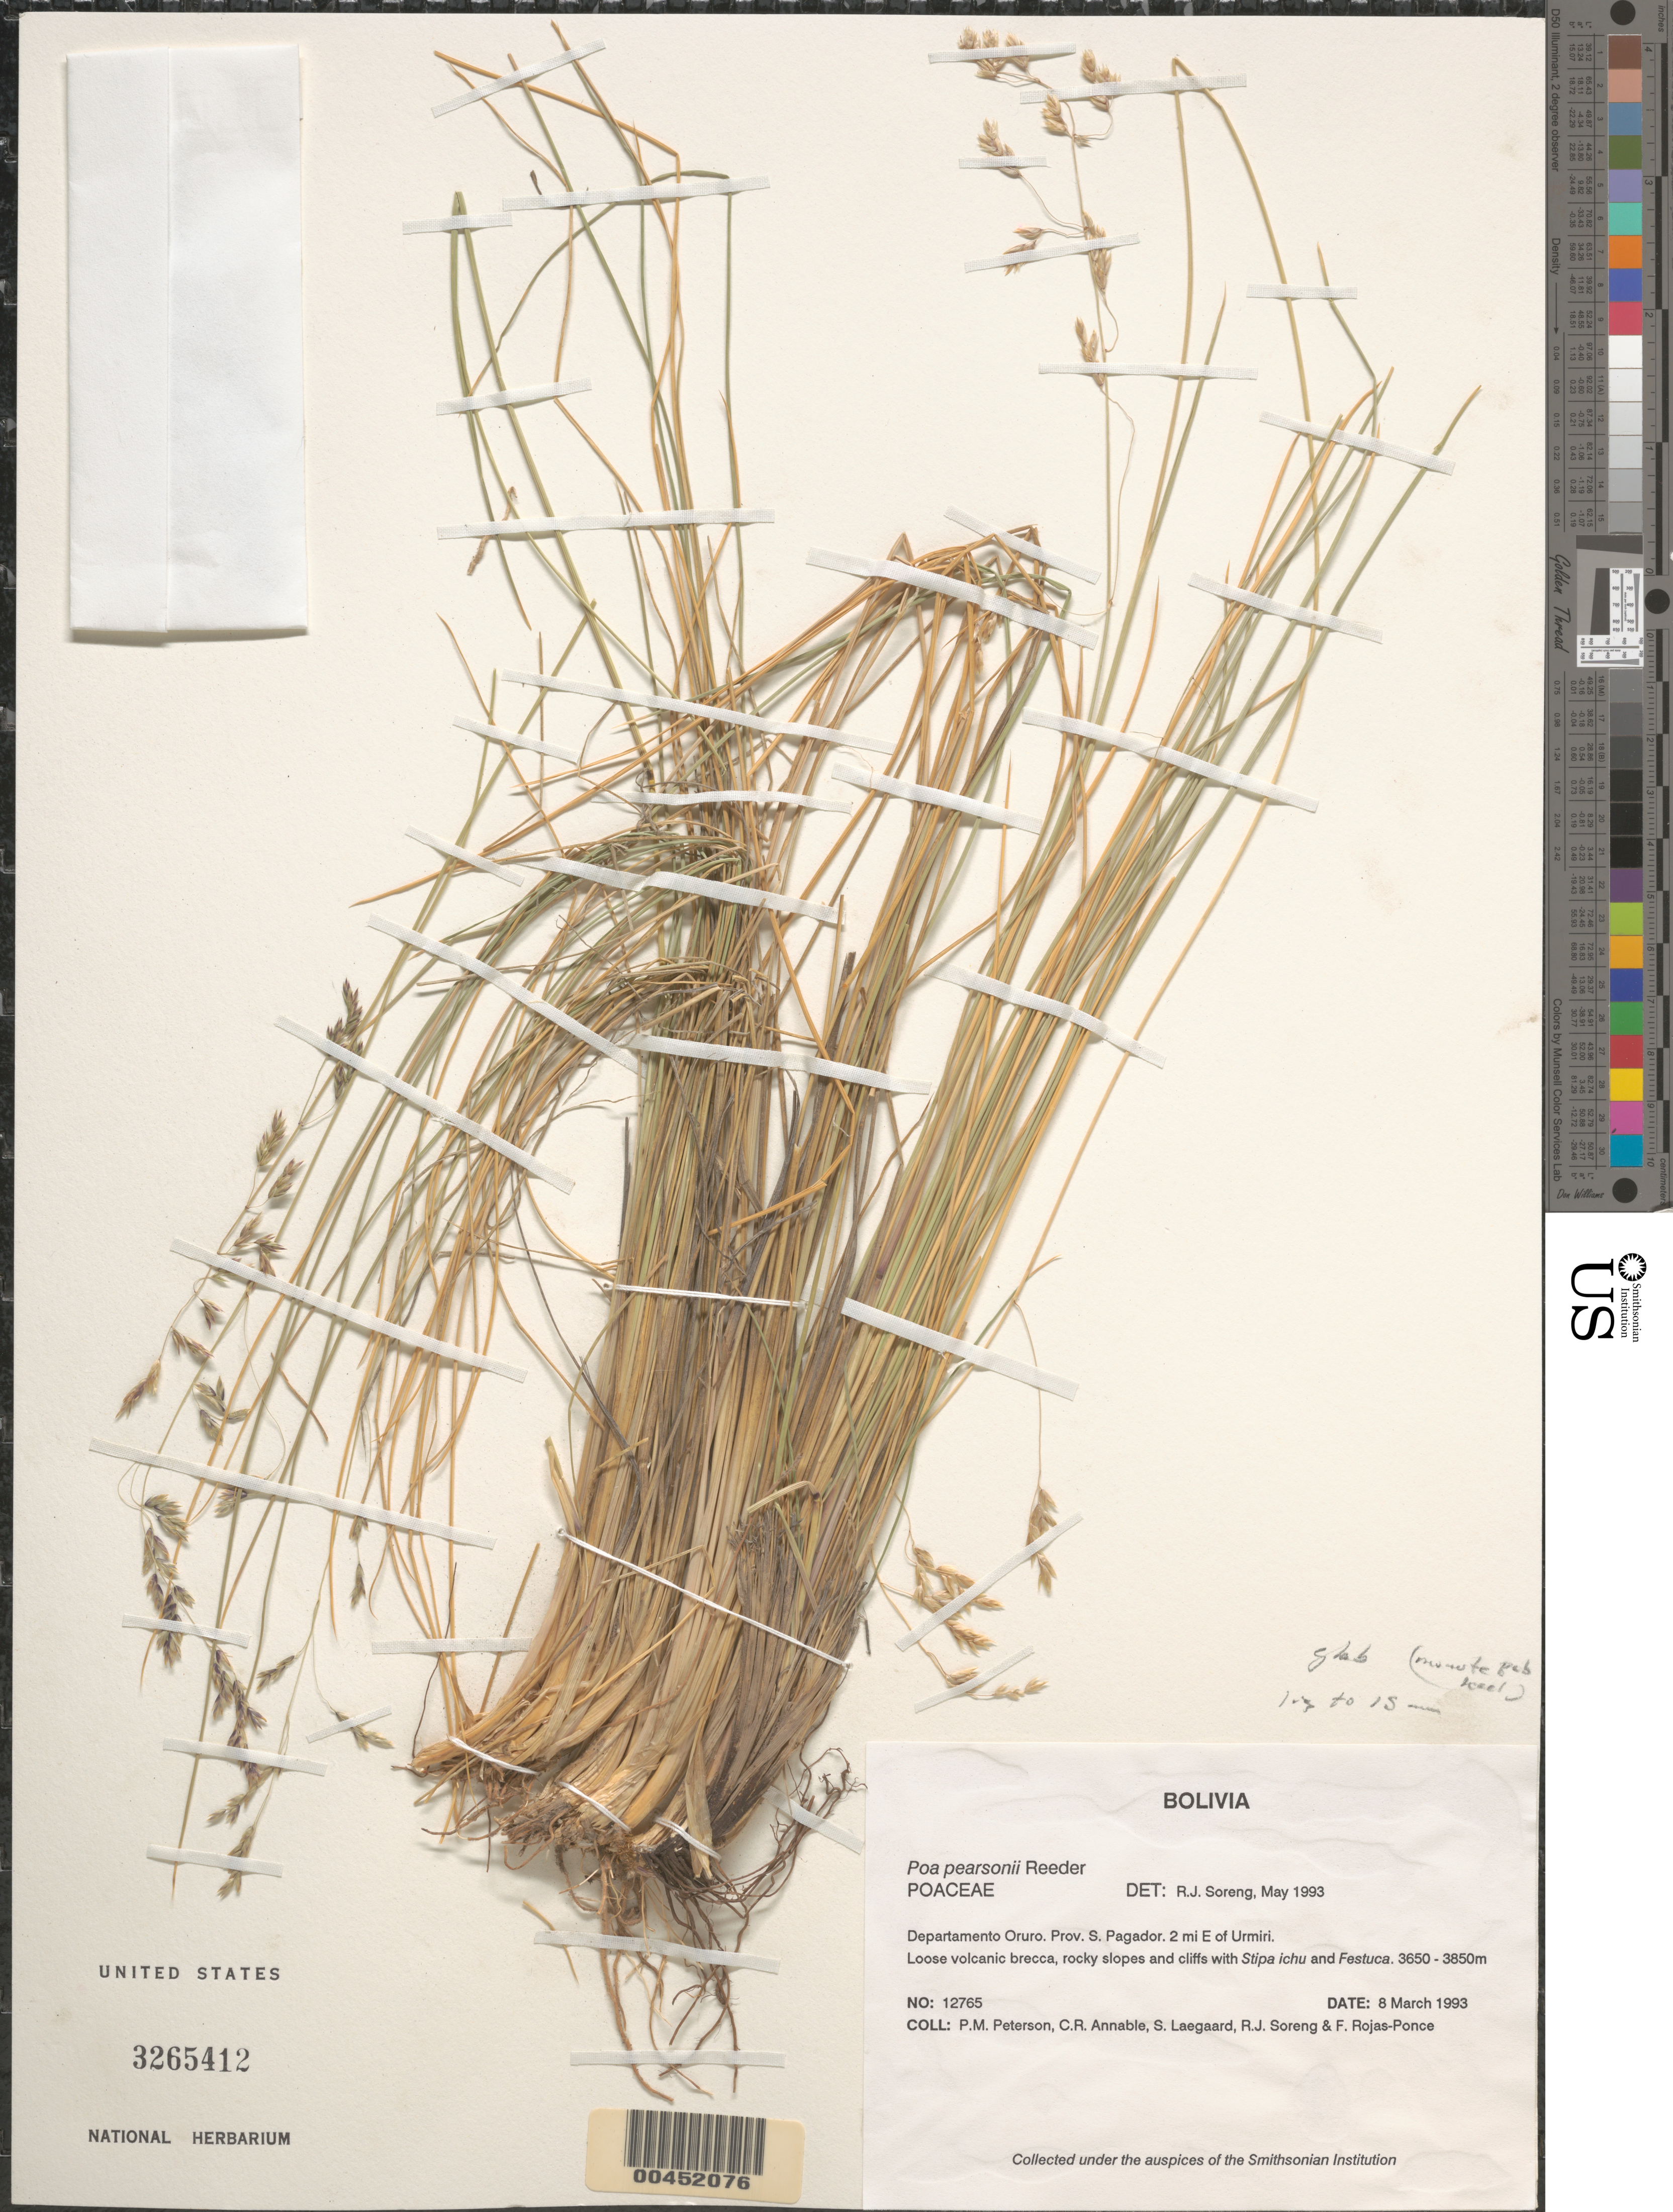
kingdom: Plantae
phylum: Tracheophyta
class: Liliopsida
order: Poales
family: Poaceae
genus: Poa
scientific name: Poa pearsonii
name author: Reeder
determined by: Soreng, Robert J., Research Associate (BOT), Smithsonian Institution - National Museum of Natural History (UNITED STATES)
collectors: P. M. Peterson, C. R. Annable, S. Lægaard, R. J. Soreng & F. Rojas-Ponce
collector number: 12765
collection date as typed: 08 Mar 1993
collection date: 1993-03-08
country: Bolivia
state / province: Oruro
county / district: Sebastián Pagador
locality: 2 mi E of Urmiri.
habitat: Loose volcanic brecca, rocky slopes and cliffs with Stipa ichu and Festuca.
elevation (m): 3650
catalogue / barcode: US 3265412